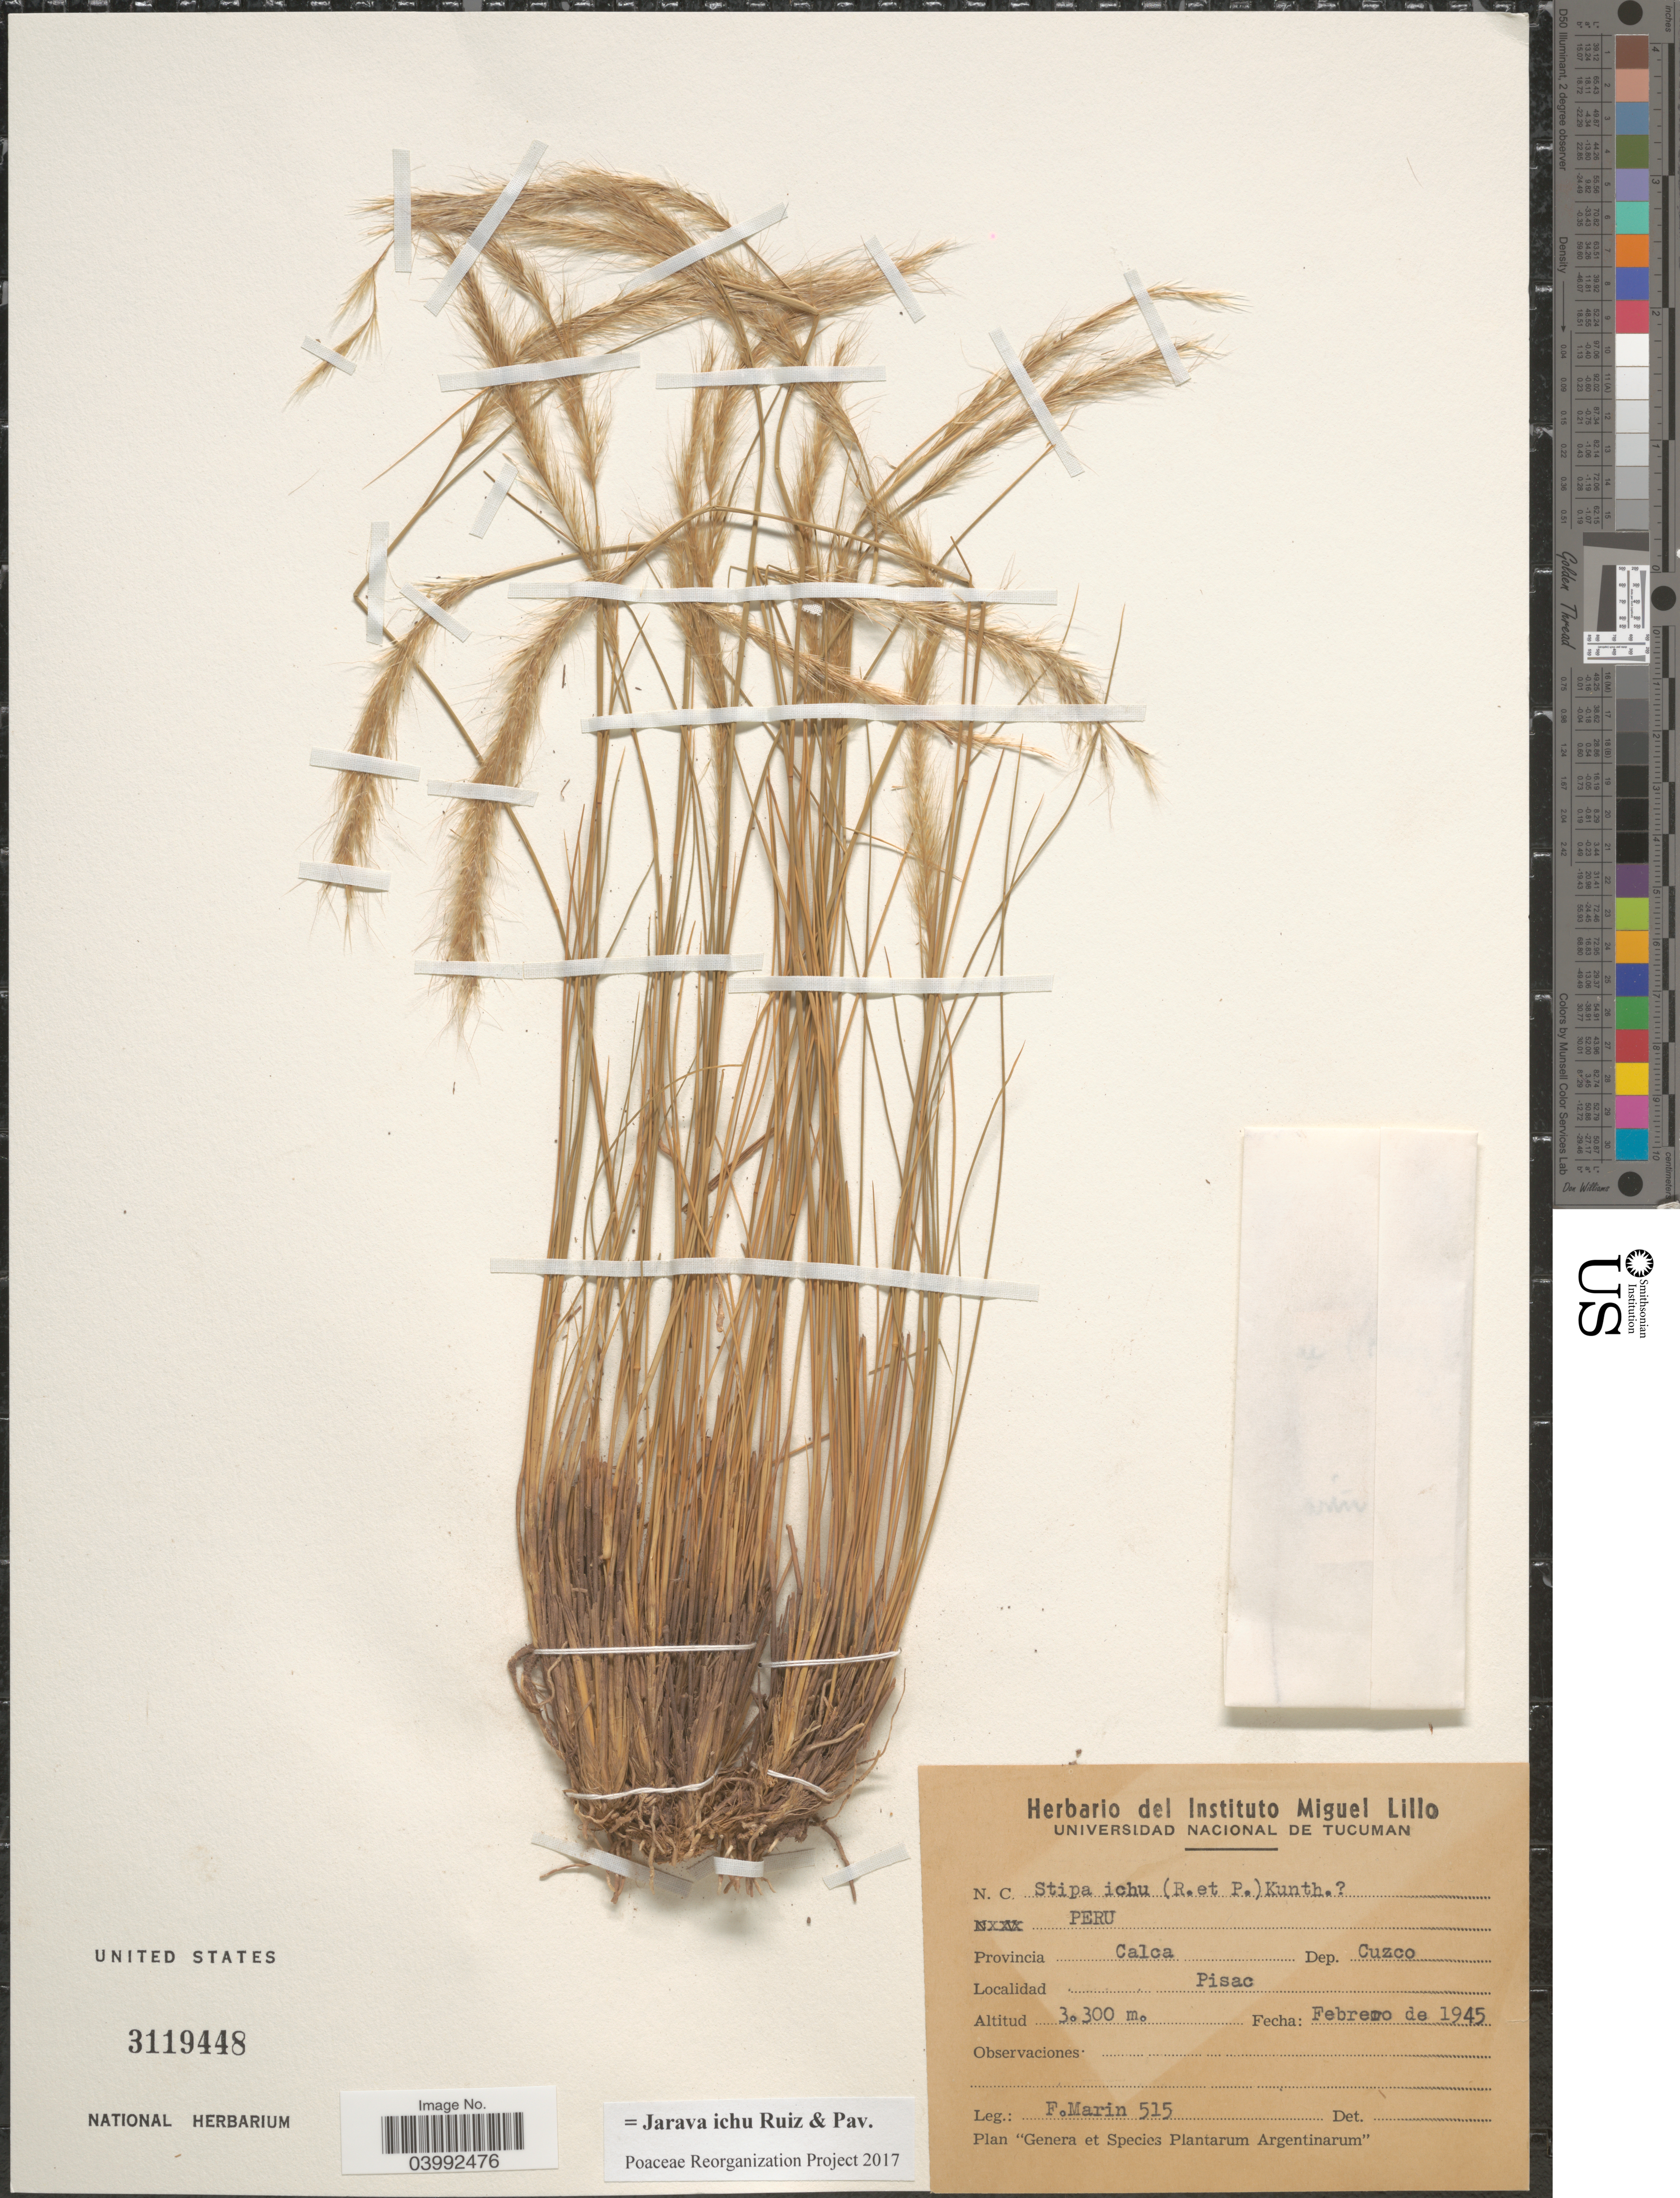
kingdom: Plantae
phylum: Tracheophyta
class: Liliopsida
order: Poales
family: Poaceae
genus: Jarava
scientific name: Jarava ichu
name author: Ruiz & Pav.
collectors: F. Marin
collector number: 515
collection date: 1945-02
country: Peru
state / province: Cusco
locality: Provincia Calca. Dep. Cuzco. Pisac.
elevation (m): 3300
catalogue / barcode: US 3119448